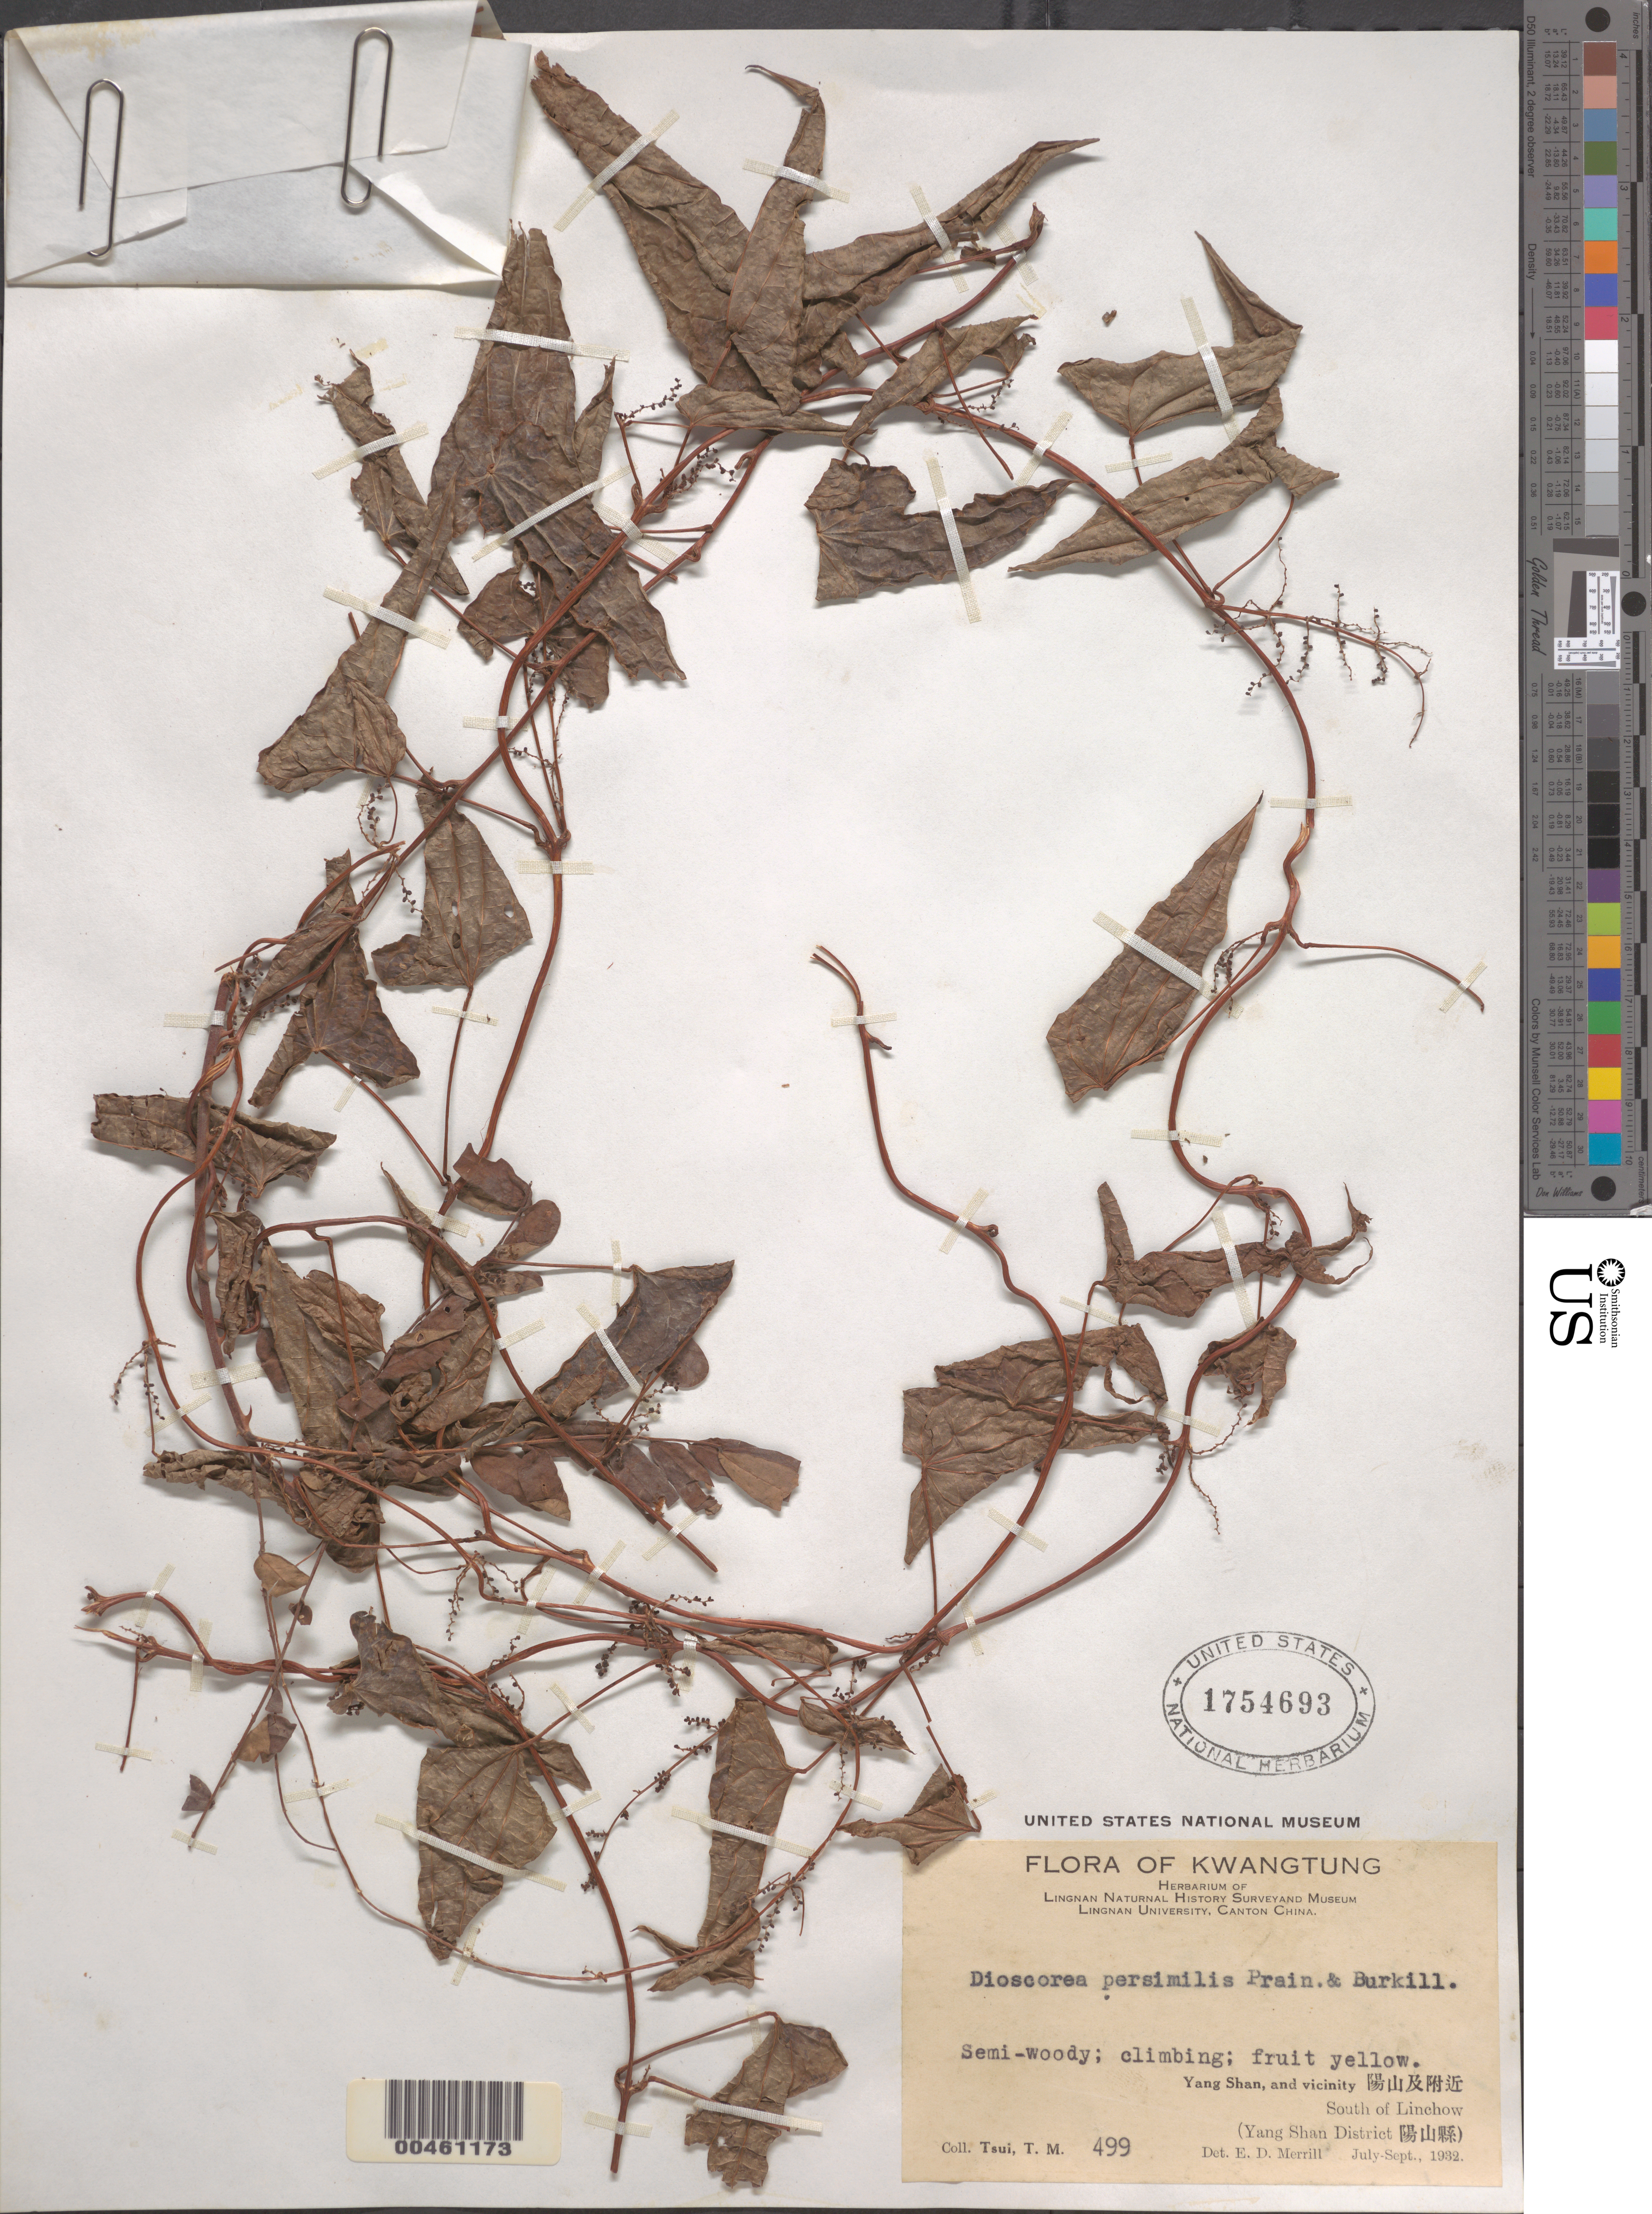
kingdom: Plantae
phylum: Tracheophyta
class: Liliopsida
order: Dioscoreales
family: Dioscoreaceae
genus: Dioscorea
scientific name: Dioscorea persimilis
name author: Prain & Burkill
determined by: Merrill, Elmer D.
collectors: T. Tsui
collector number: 499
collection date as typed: Jul 1932 to -- Sep 1932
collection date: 1932-07/1932-09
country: China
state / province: Guangdong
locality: Yang Shan and vicinity, S of Linchow, Yang-shan Hsien (district) or Yangshan Xian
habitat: Semi-woody; climbing; fruit yellow.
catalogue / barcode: US 1754693